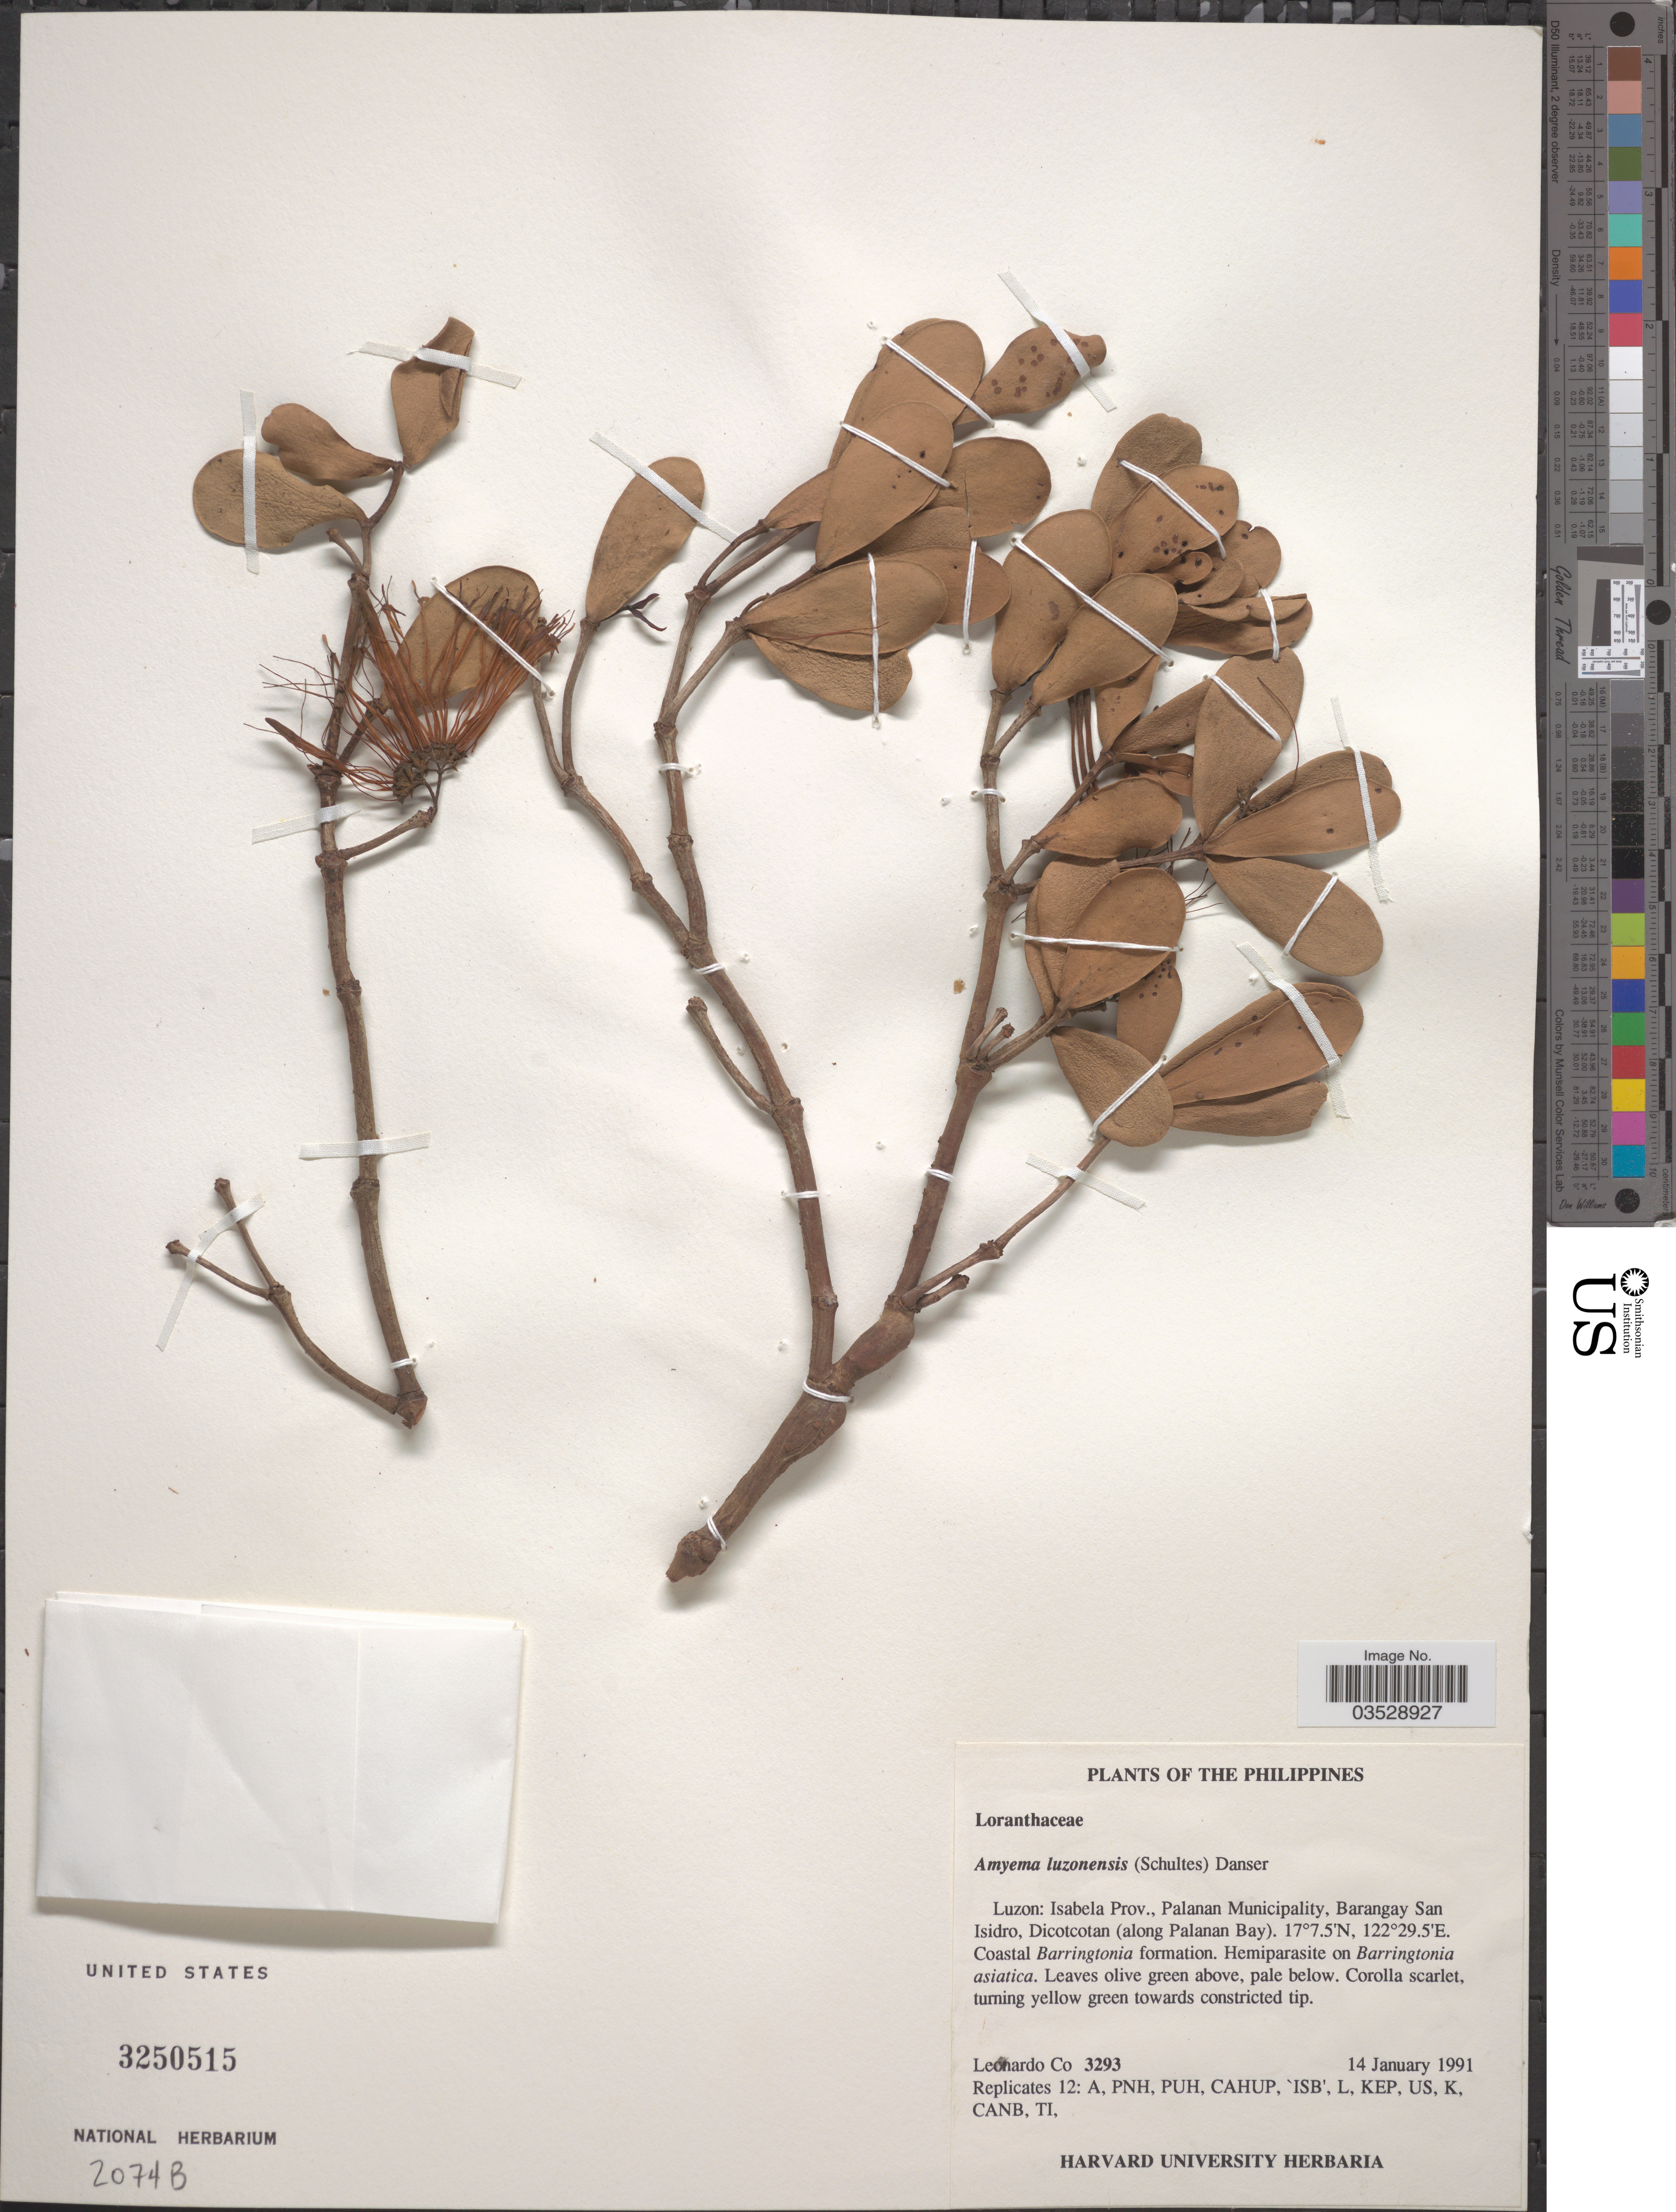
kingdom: Plantae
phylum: Tracheophyta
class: Magnoliopsida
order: Santalales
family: Loranthaceae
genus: Amyema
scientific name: Amyema luzonensis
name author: Danser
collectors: L. Co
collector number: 3293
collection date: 1991-01-14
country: Philippines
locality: Luzon: Isabela Prov., Palawan Municipality, Barangay San Isidro, Dicotcotan (along Palanan Bay).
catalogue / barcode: US 3250515